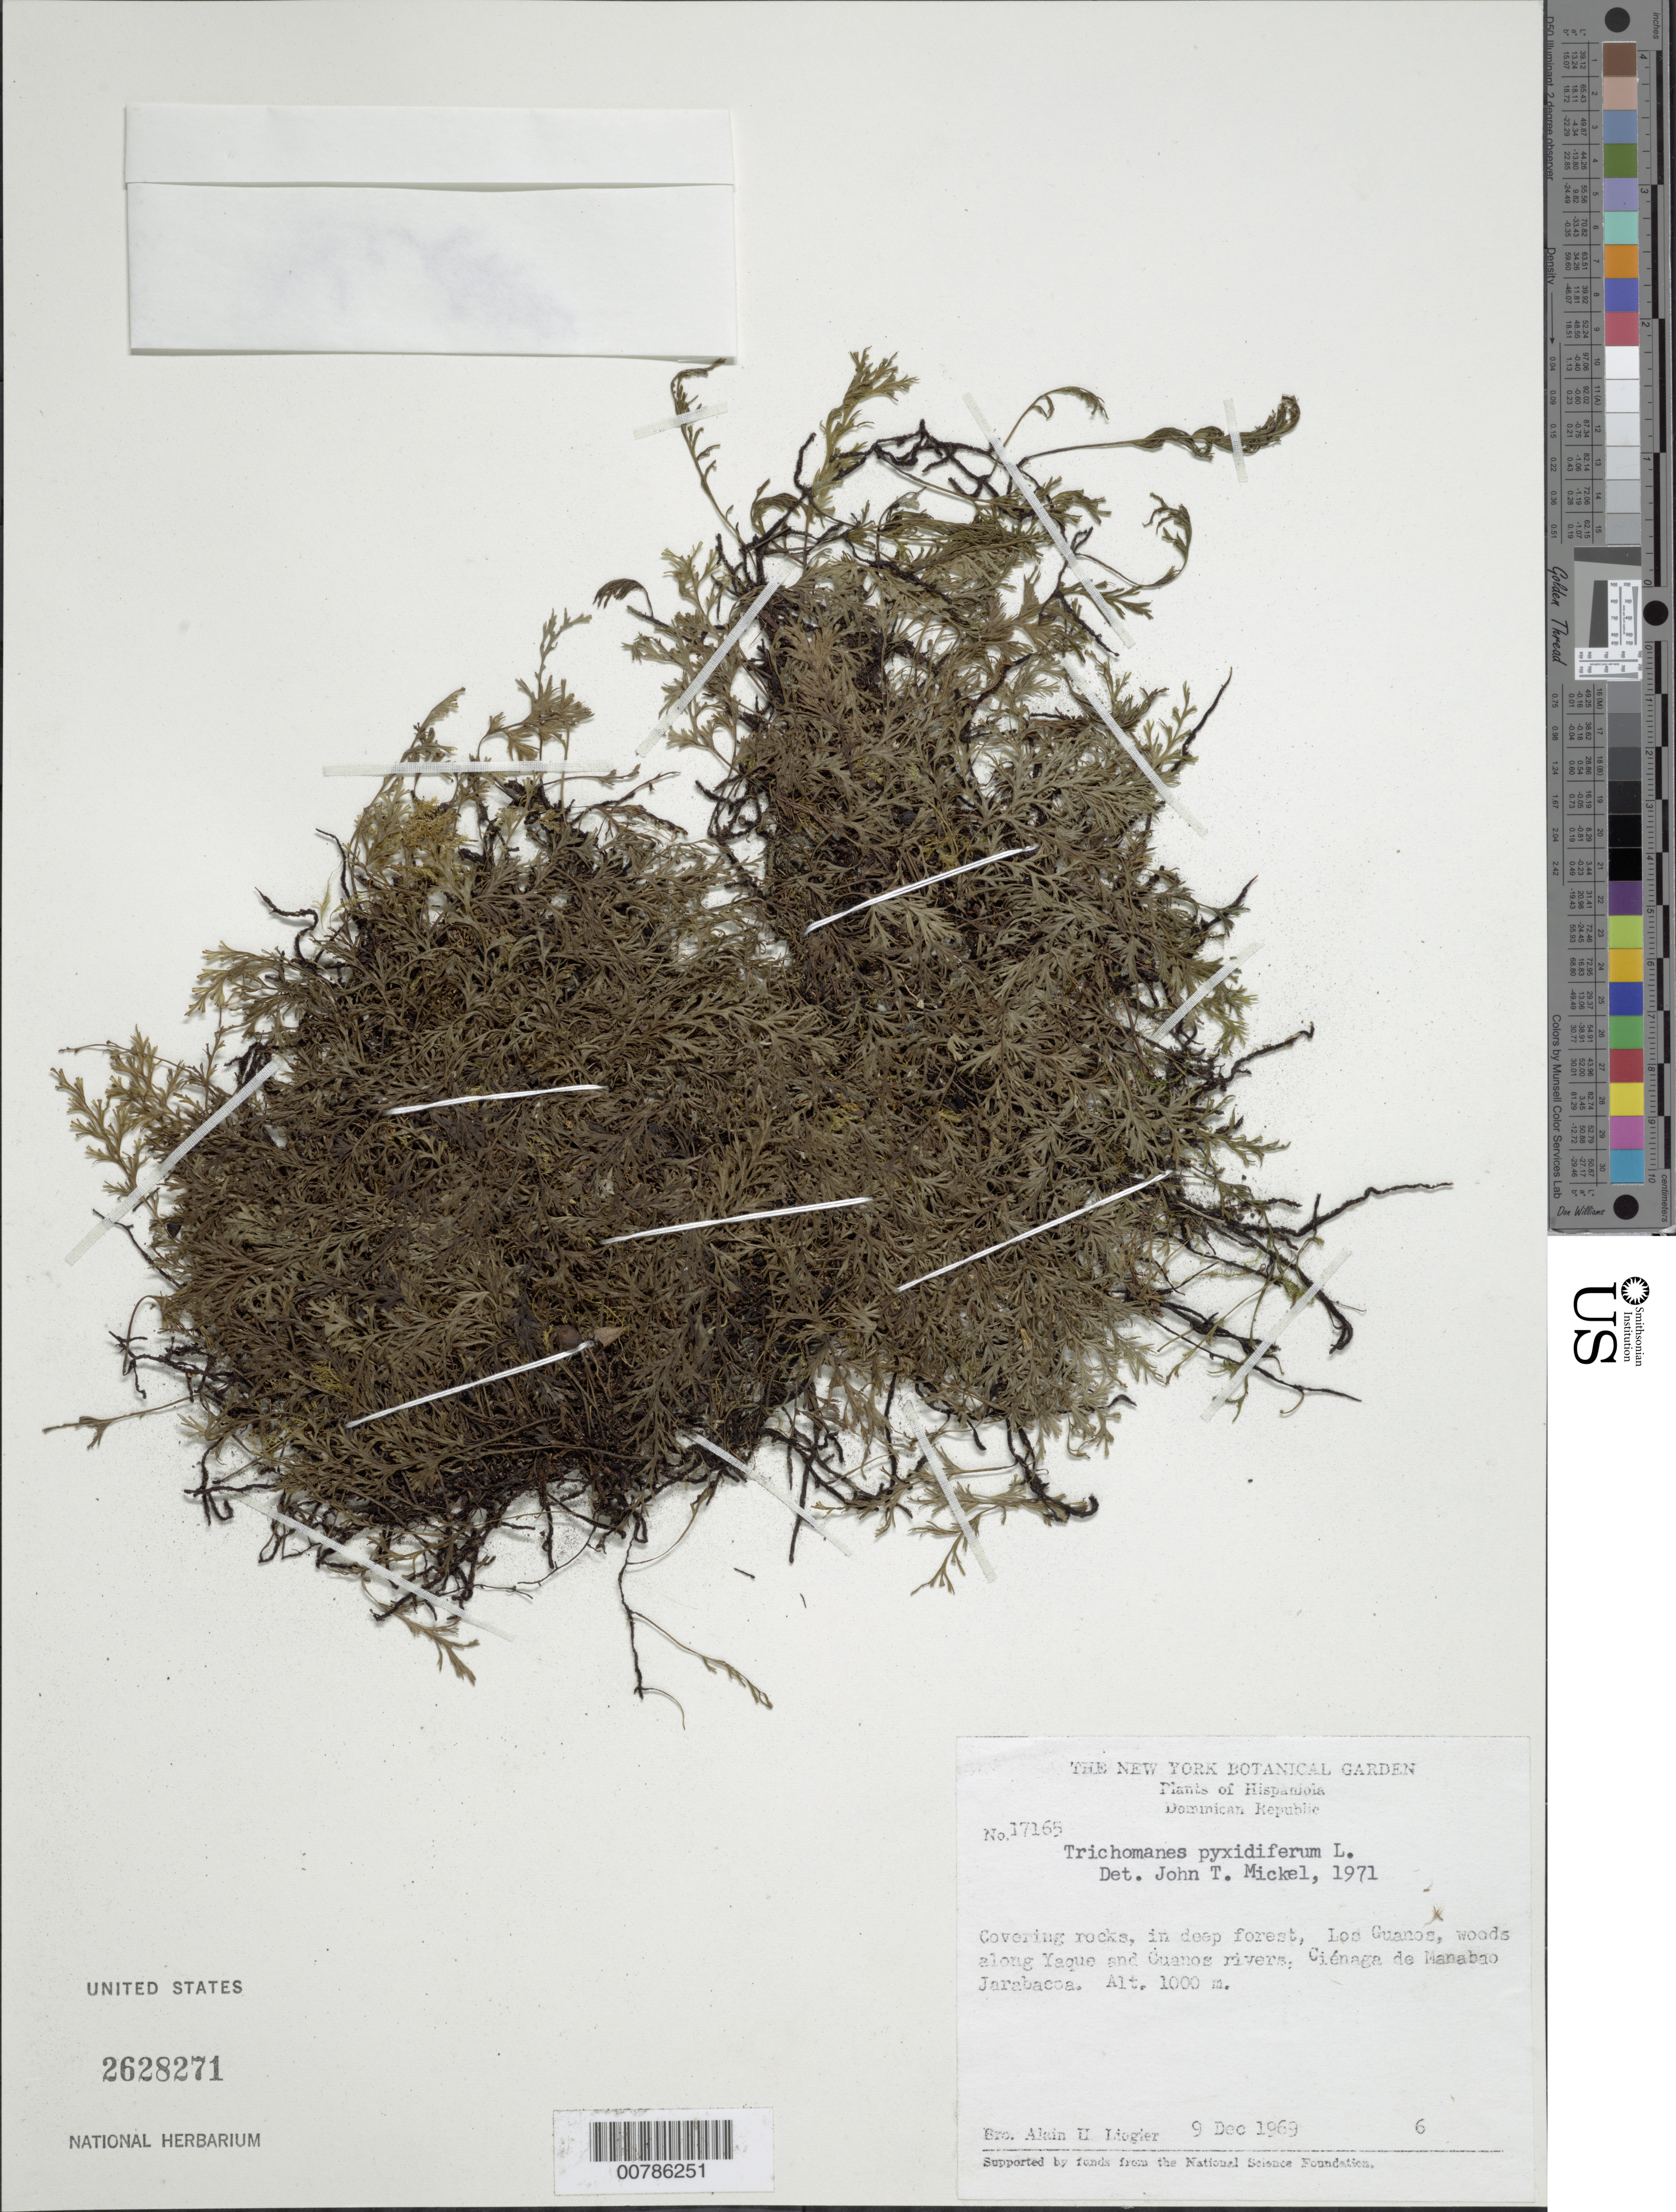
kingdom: Plantae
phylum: Tracheophyta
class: Polypodiopsida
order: Hymenophyllales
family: Hymenophyllaceae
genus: Polyphlebium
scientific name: Polyphlebium pyxidiferum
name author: (L.) Ebihara & Dubuisson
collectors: A. H. Liogier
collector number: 17165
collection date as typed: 09 Dec 1969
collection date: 1969-12-09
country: Dominican Republic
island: Hispaniola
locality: Los Guanos, along Yaque and Guanos rivers, Ciénaga de Manabao Jarabacoa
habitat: Covering rocks in deep forest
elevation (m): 1000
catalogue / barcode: US 2628271